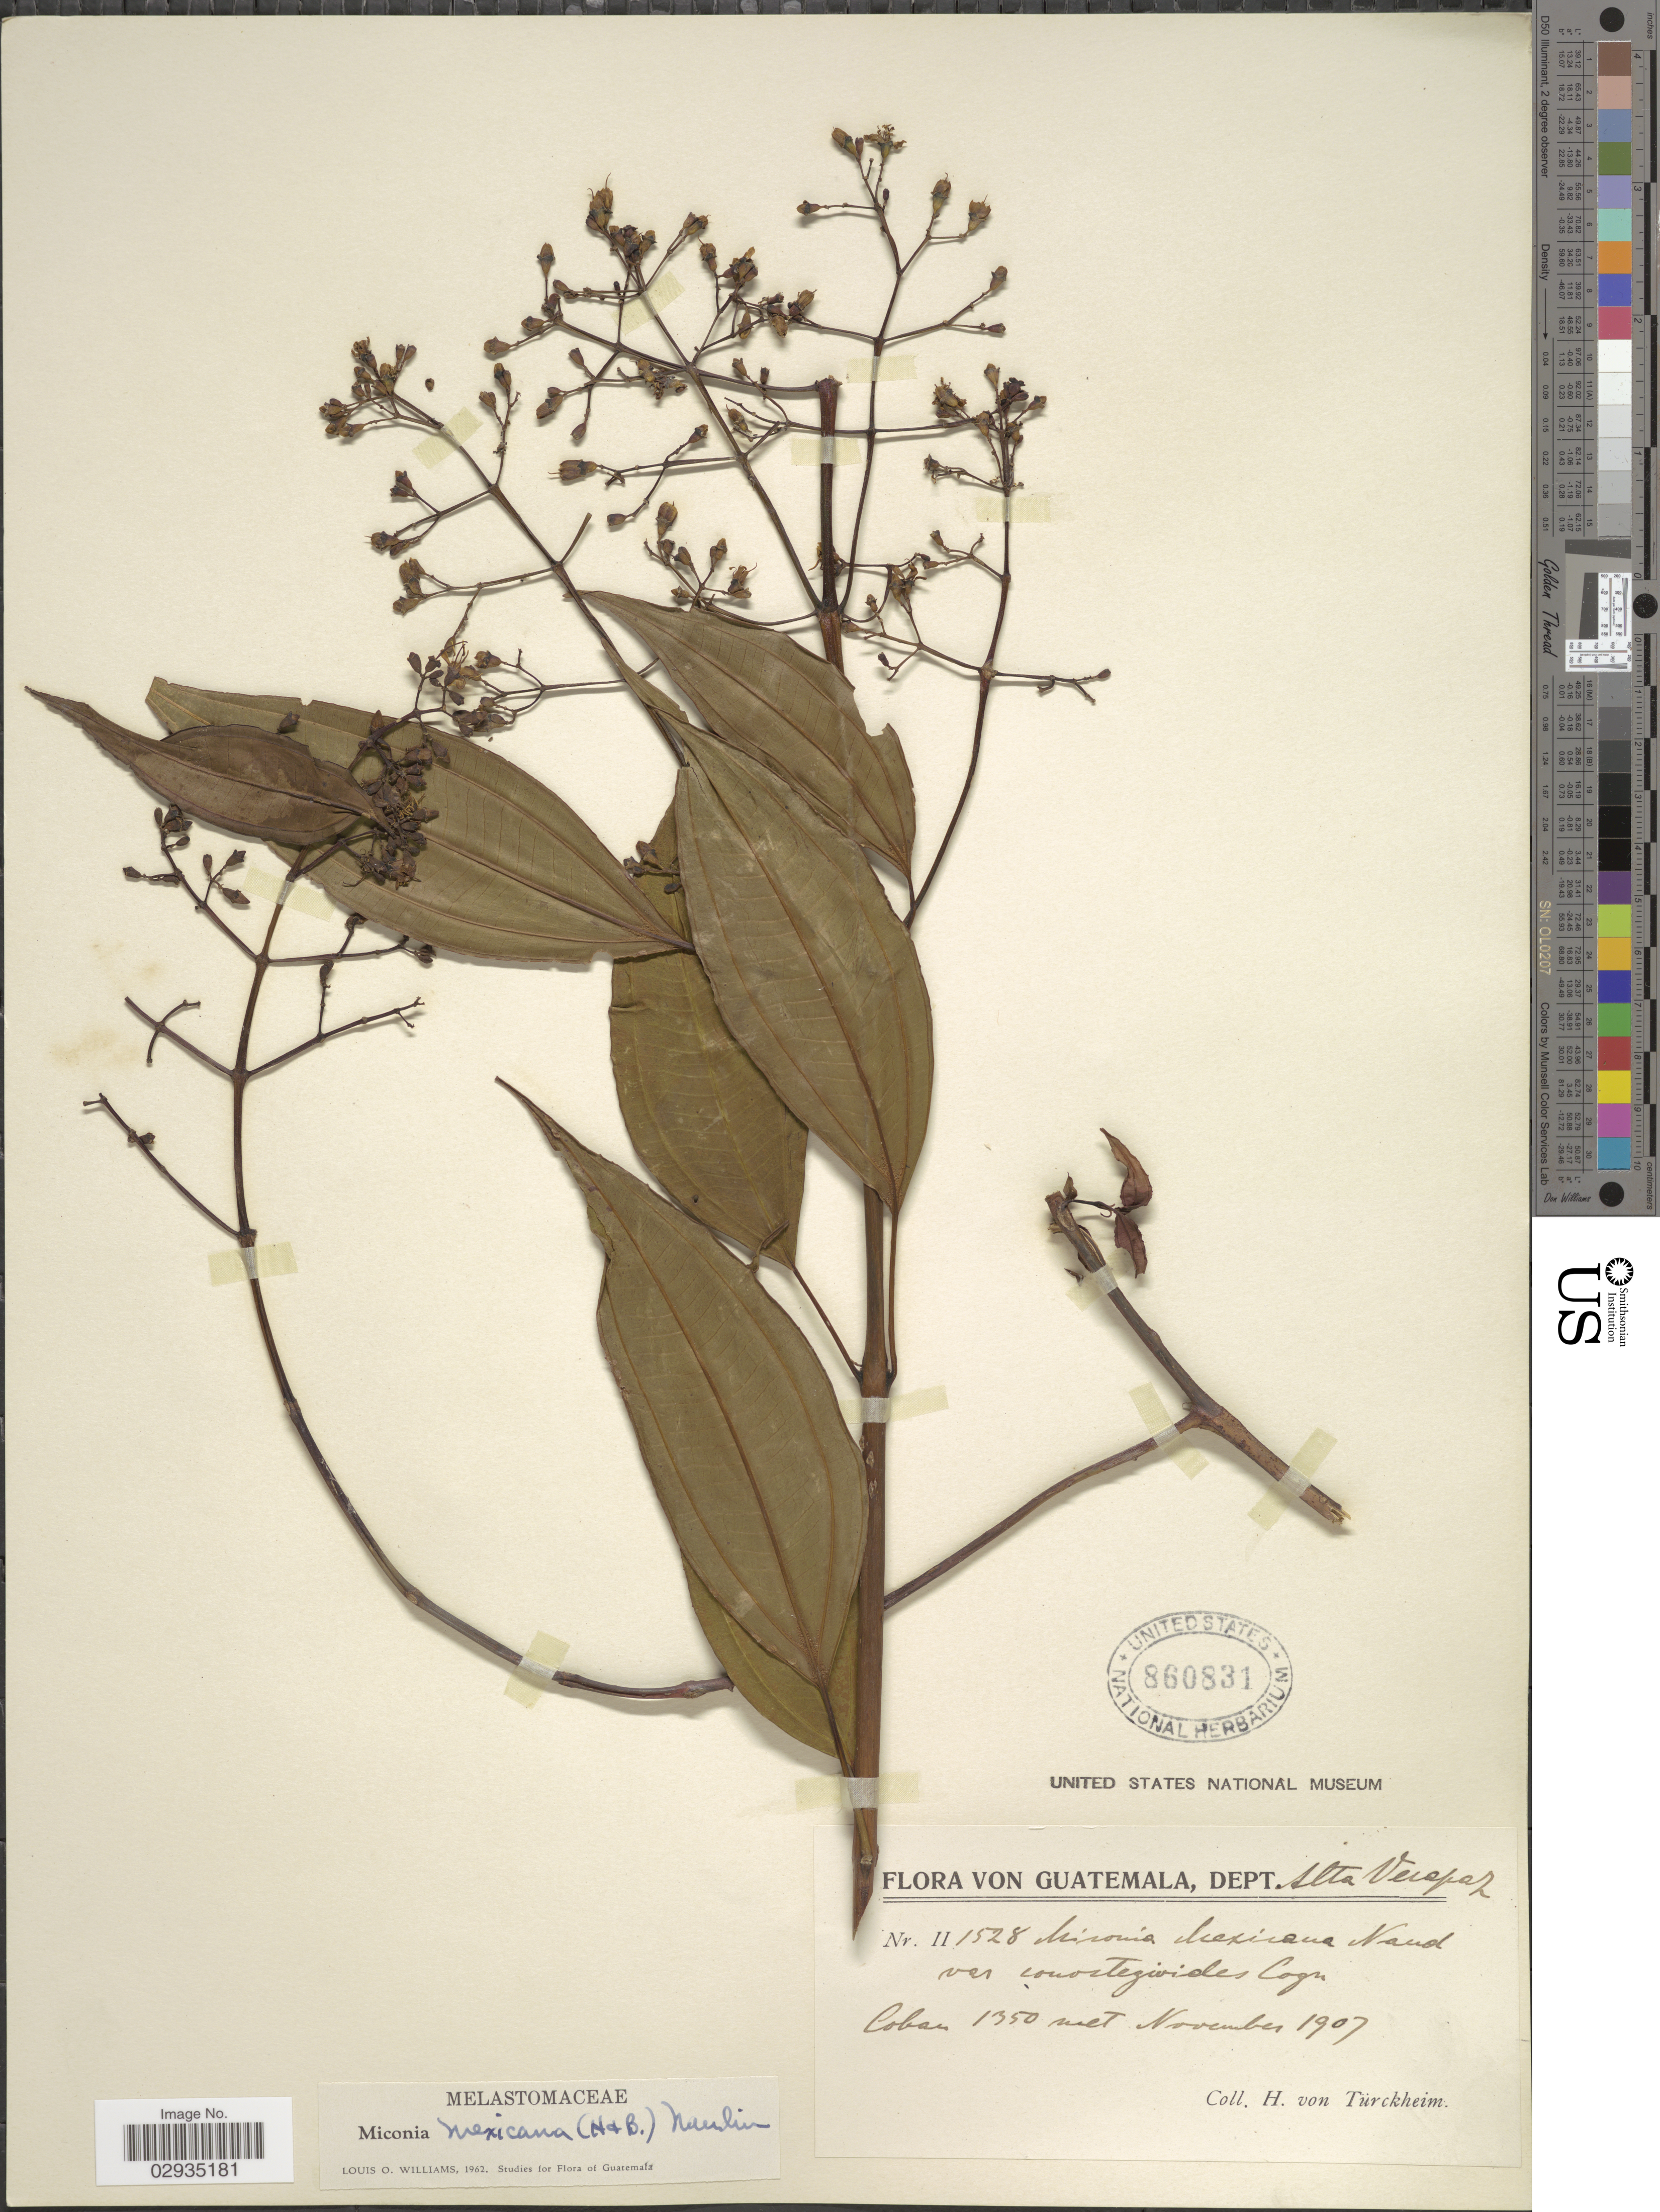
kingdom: Plantae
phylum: Tracheophyta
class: Magnoliopsida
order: Myrtales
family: Melastomataceae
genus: Miconia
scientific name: Miconia mexicana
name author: (Bonpl.) Naudin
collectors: H. von Türckheim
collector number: II1528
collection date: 1907-11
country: Guatemala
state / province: Alta Verapaz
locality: Dept. Alta Verapaz, Coban.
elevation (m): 1350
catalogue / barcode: US 860831